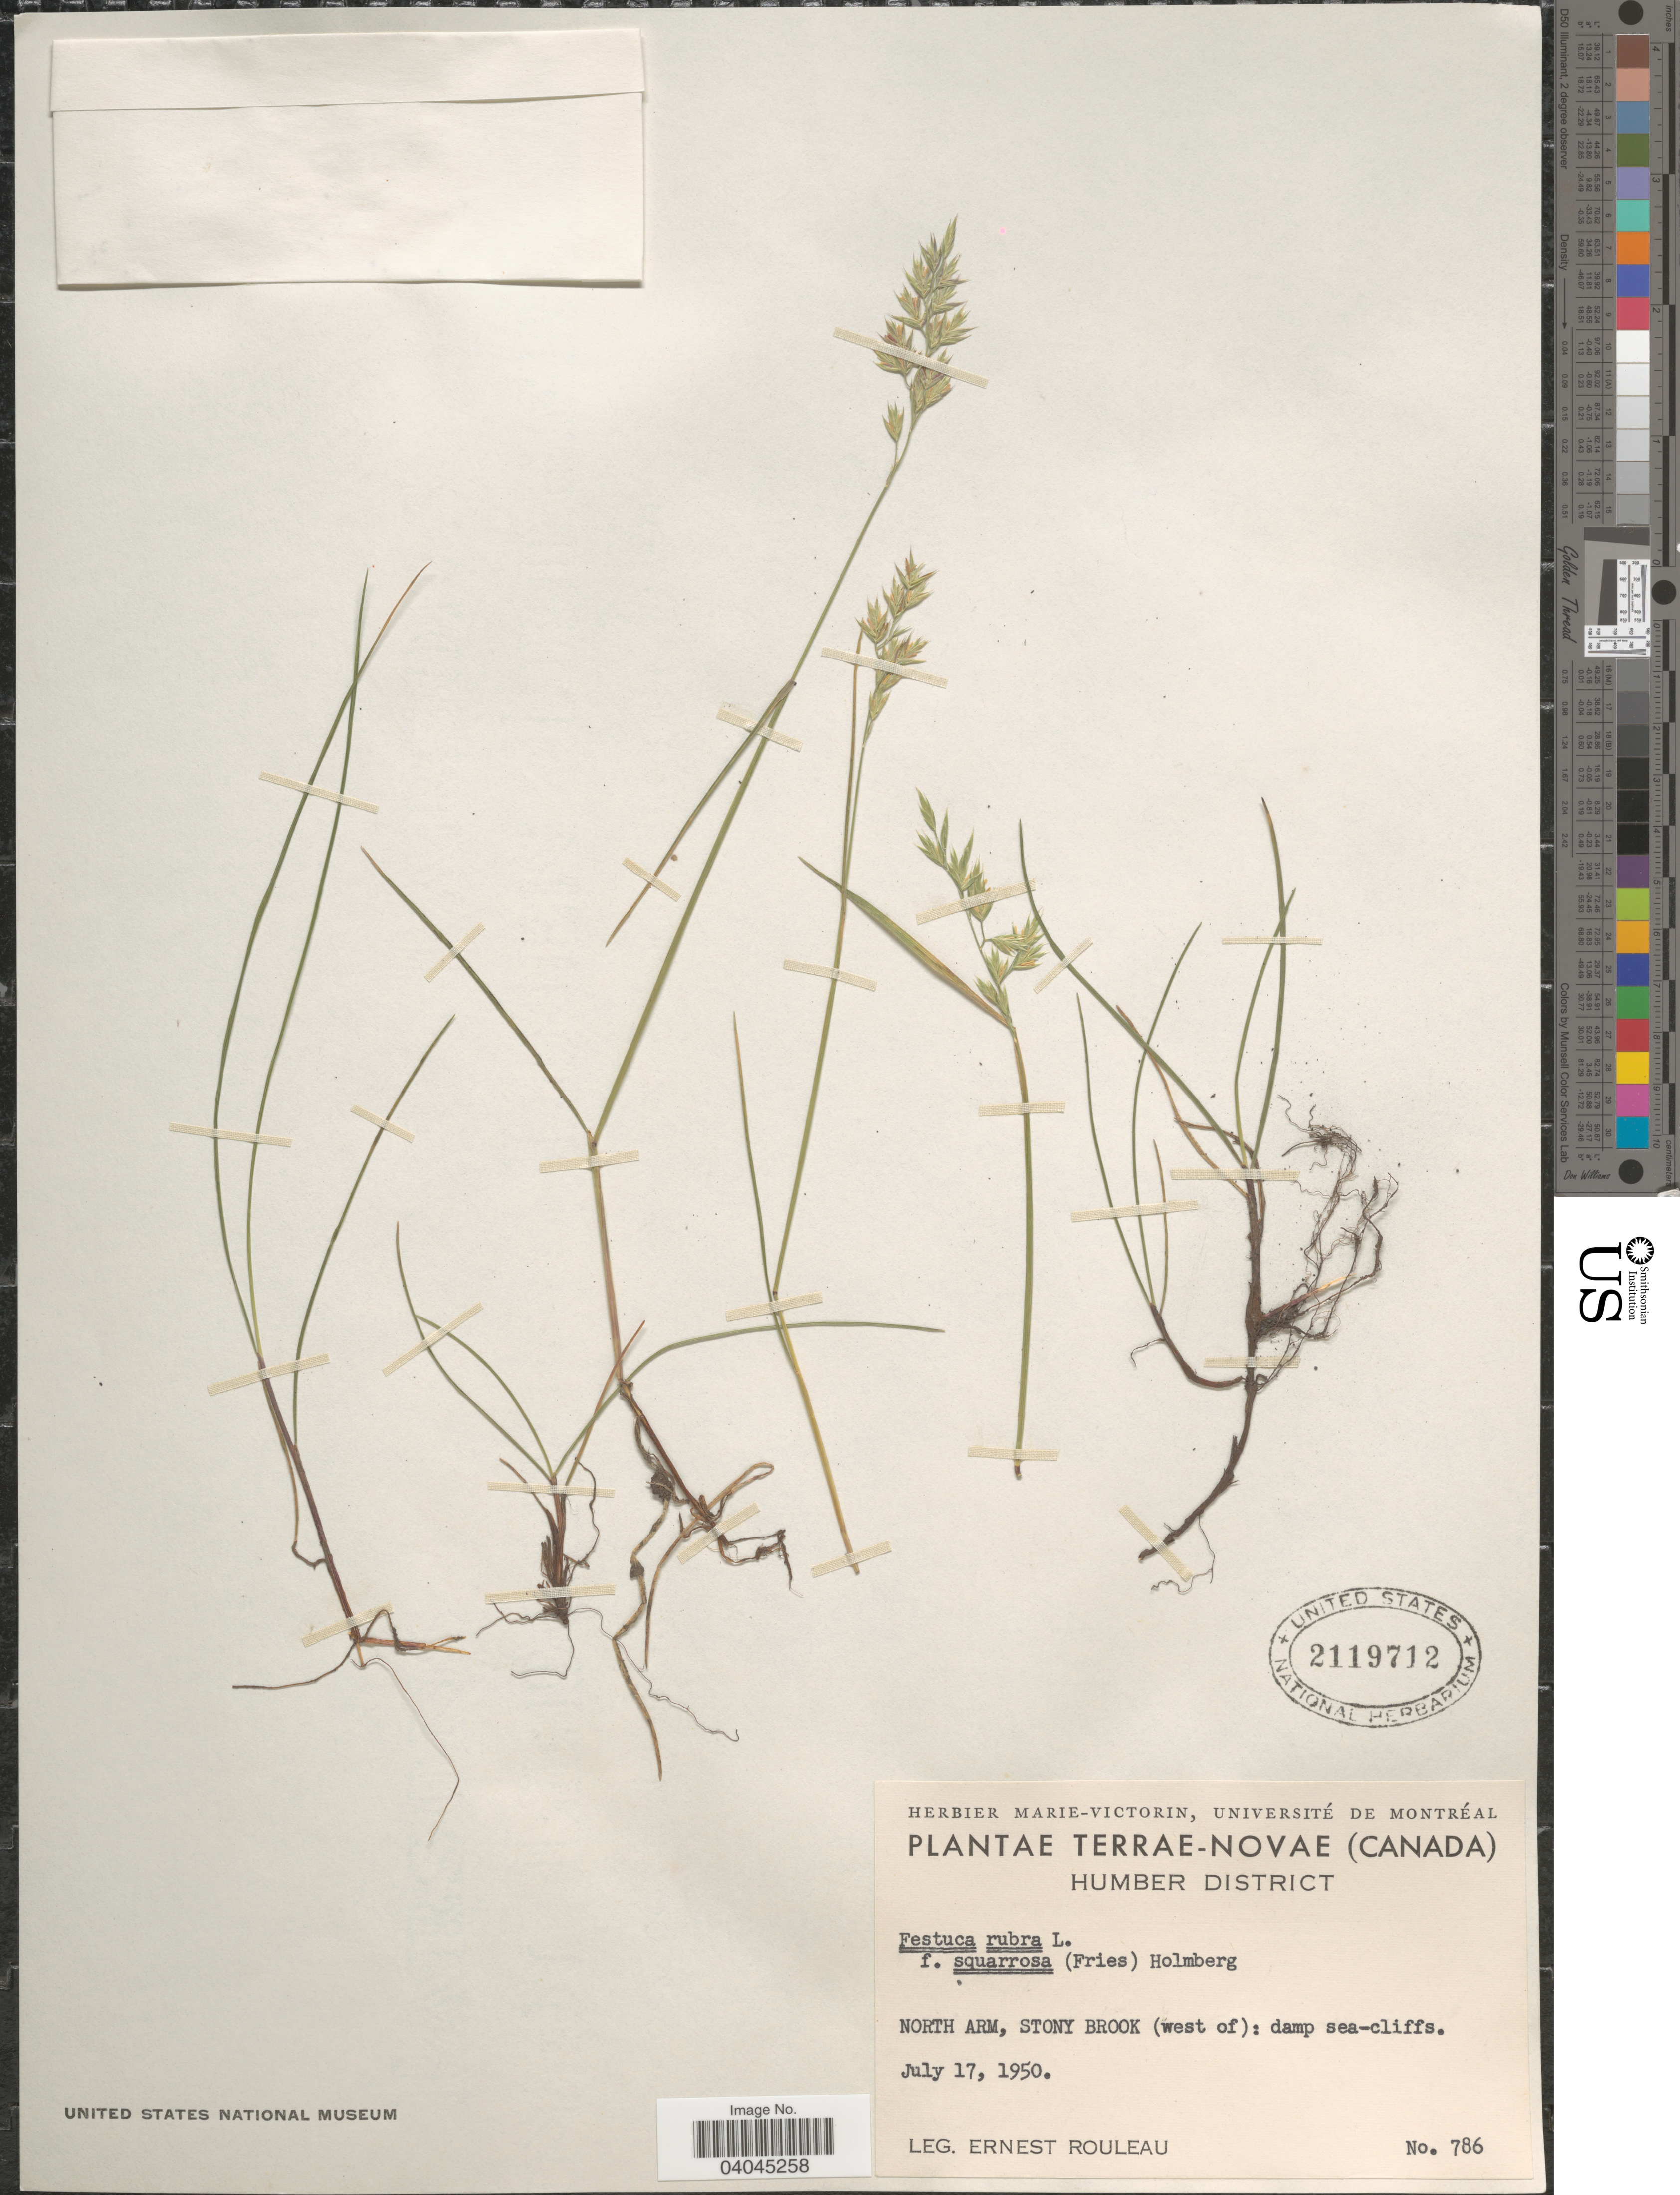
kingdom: Plantae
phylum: Tracheophyta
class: Liliopsida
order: Poales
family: Poaceae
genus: Festuca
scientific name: Festuca rubra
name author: L.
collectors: J. Rouleau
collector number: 786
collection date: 1950-07-17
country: Canada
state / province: Newfoundland and Labrador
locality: Terrae-Novae. Humber District. North Arm, Stony Brook (west of): damp sea-cliffs.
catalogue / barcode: US 2119712